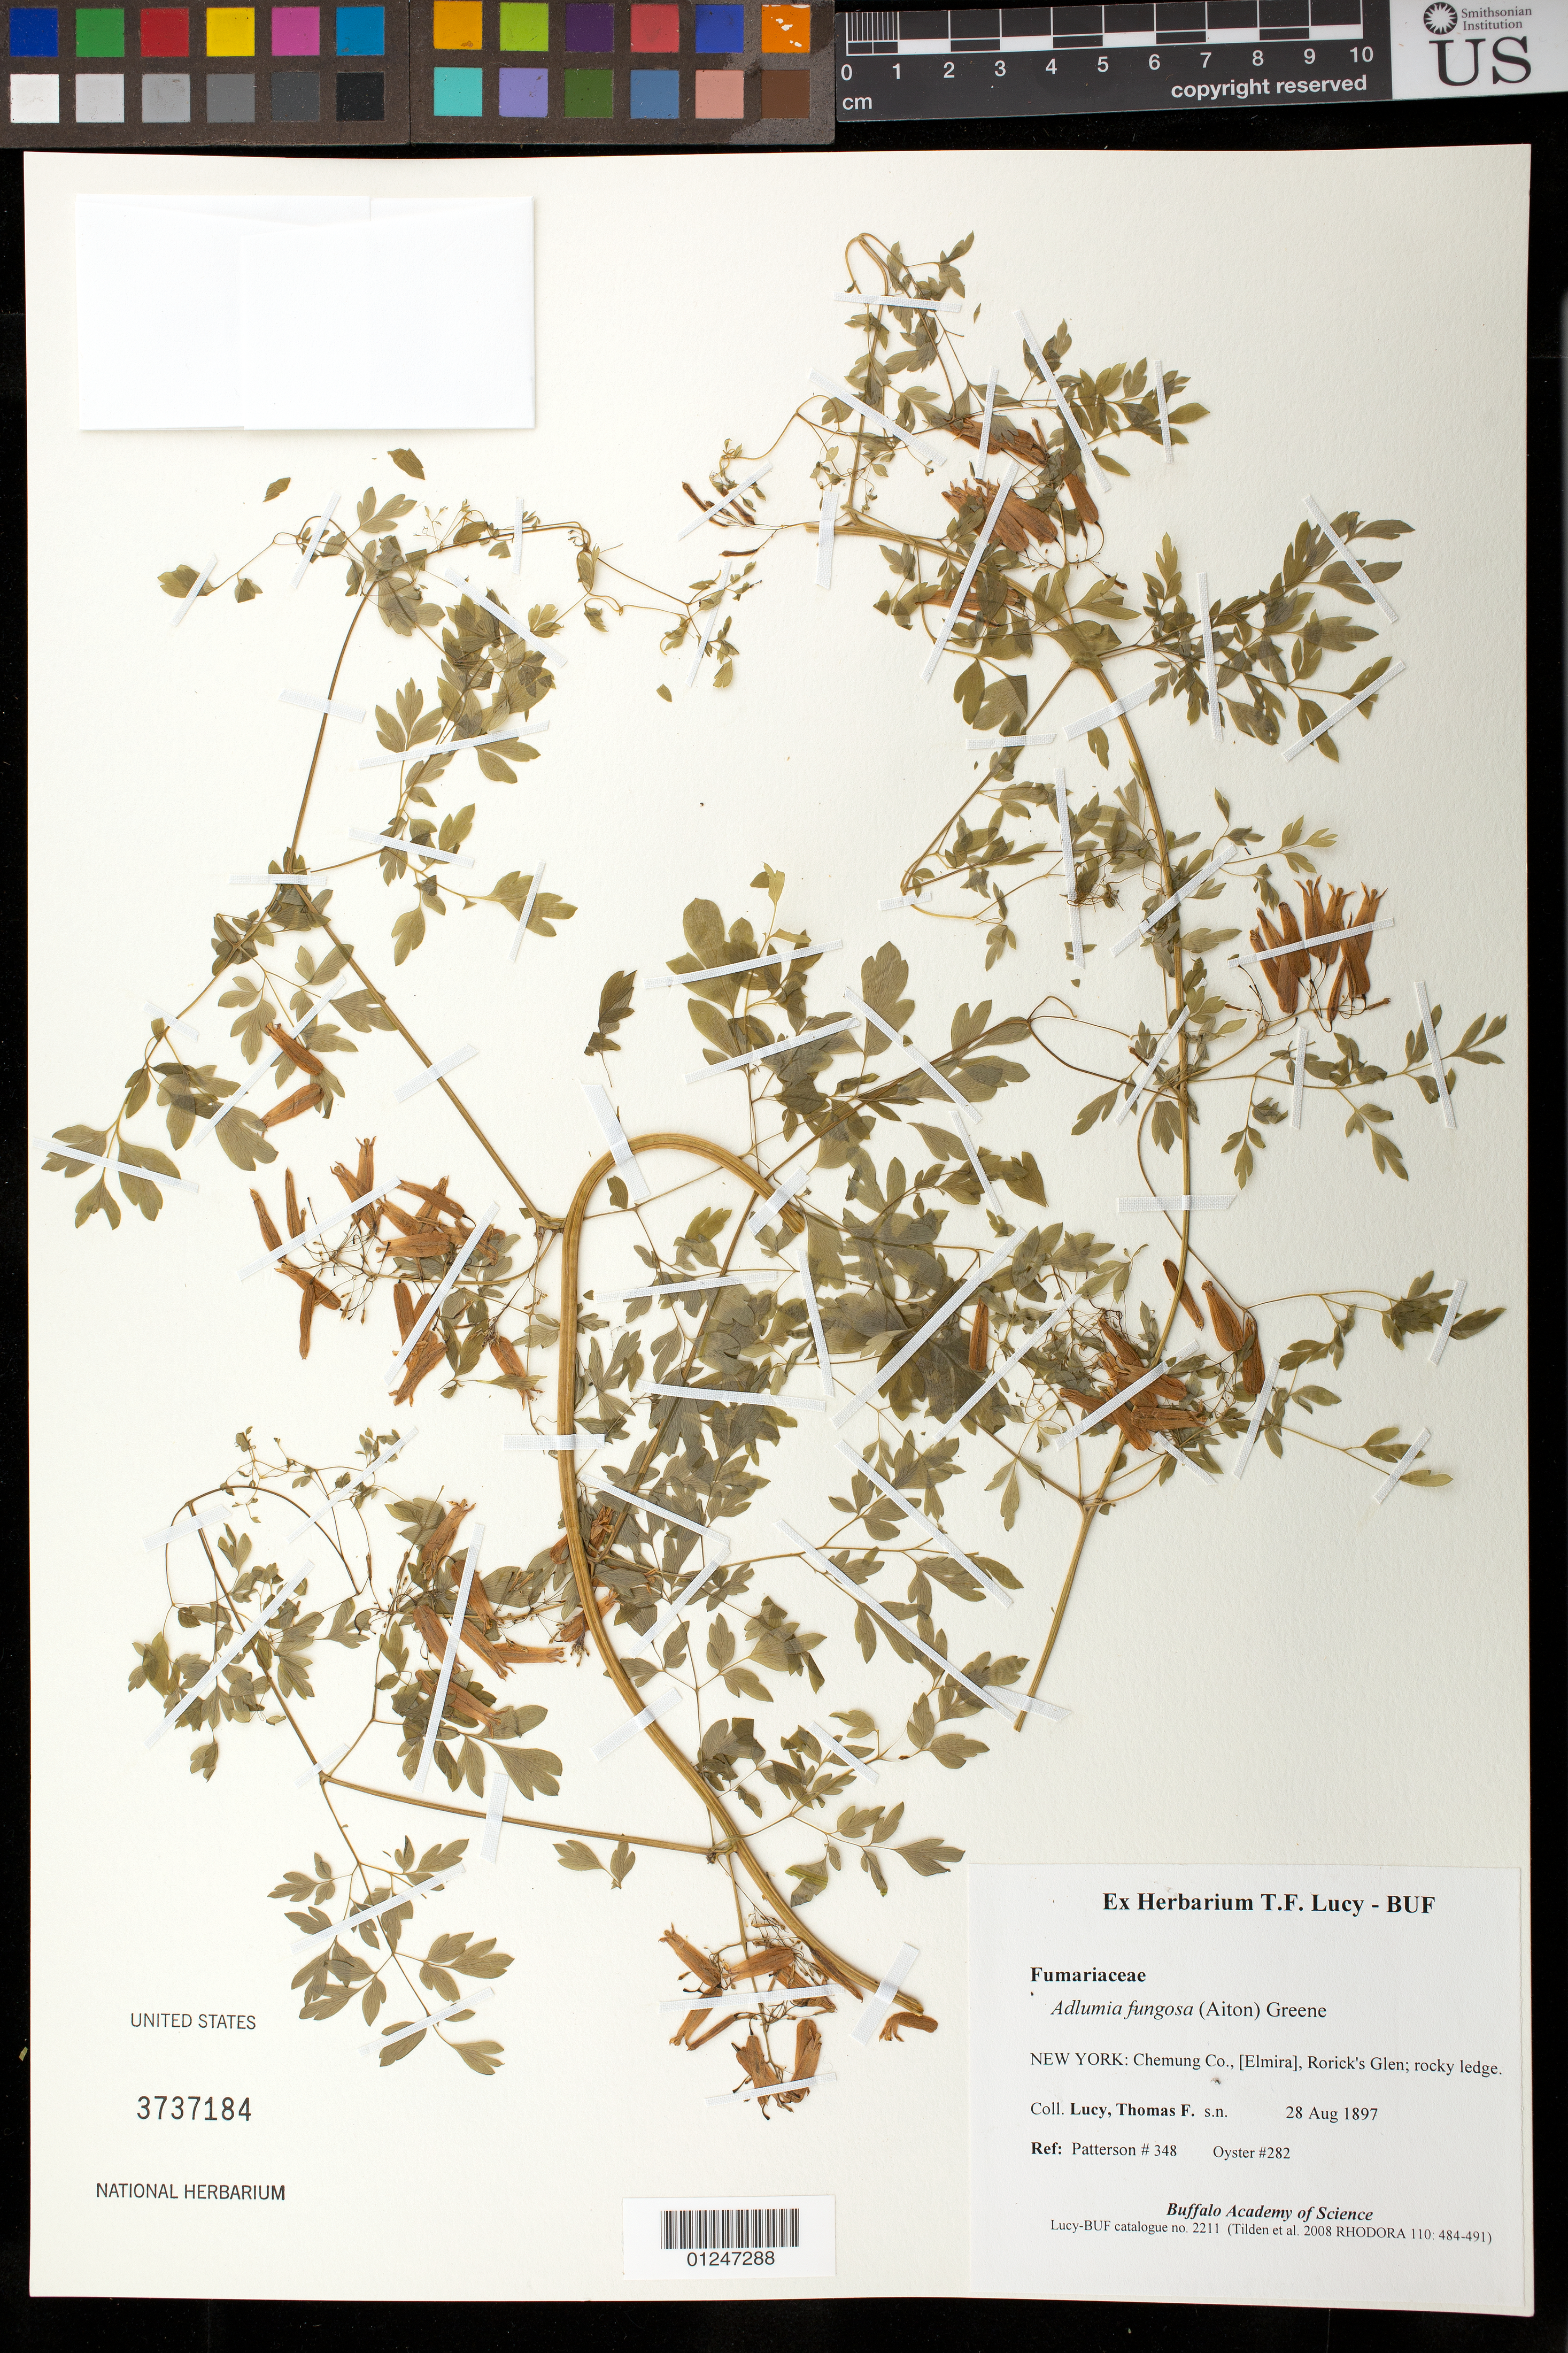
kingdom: Plantae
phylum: Tracheophyta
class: Magnoliopsida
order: Ranunculales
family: Papaveraceae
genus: Adlumia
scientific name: Adlumia fungosa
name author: (Aiton) Greene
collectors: T. Lucy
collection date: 1897-08-28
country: United States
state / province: New York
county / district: Chemung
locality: Elmira; Rorick's Glen; rocky ledge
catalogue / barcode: US 3737184